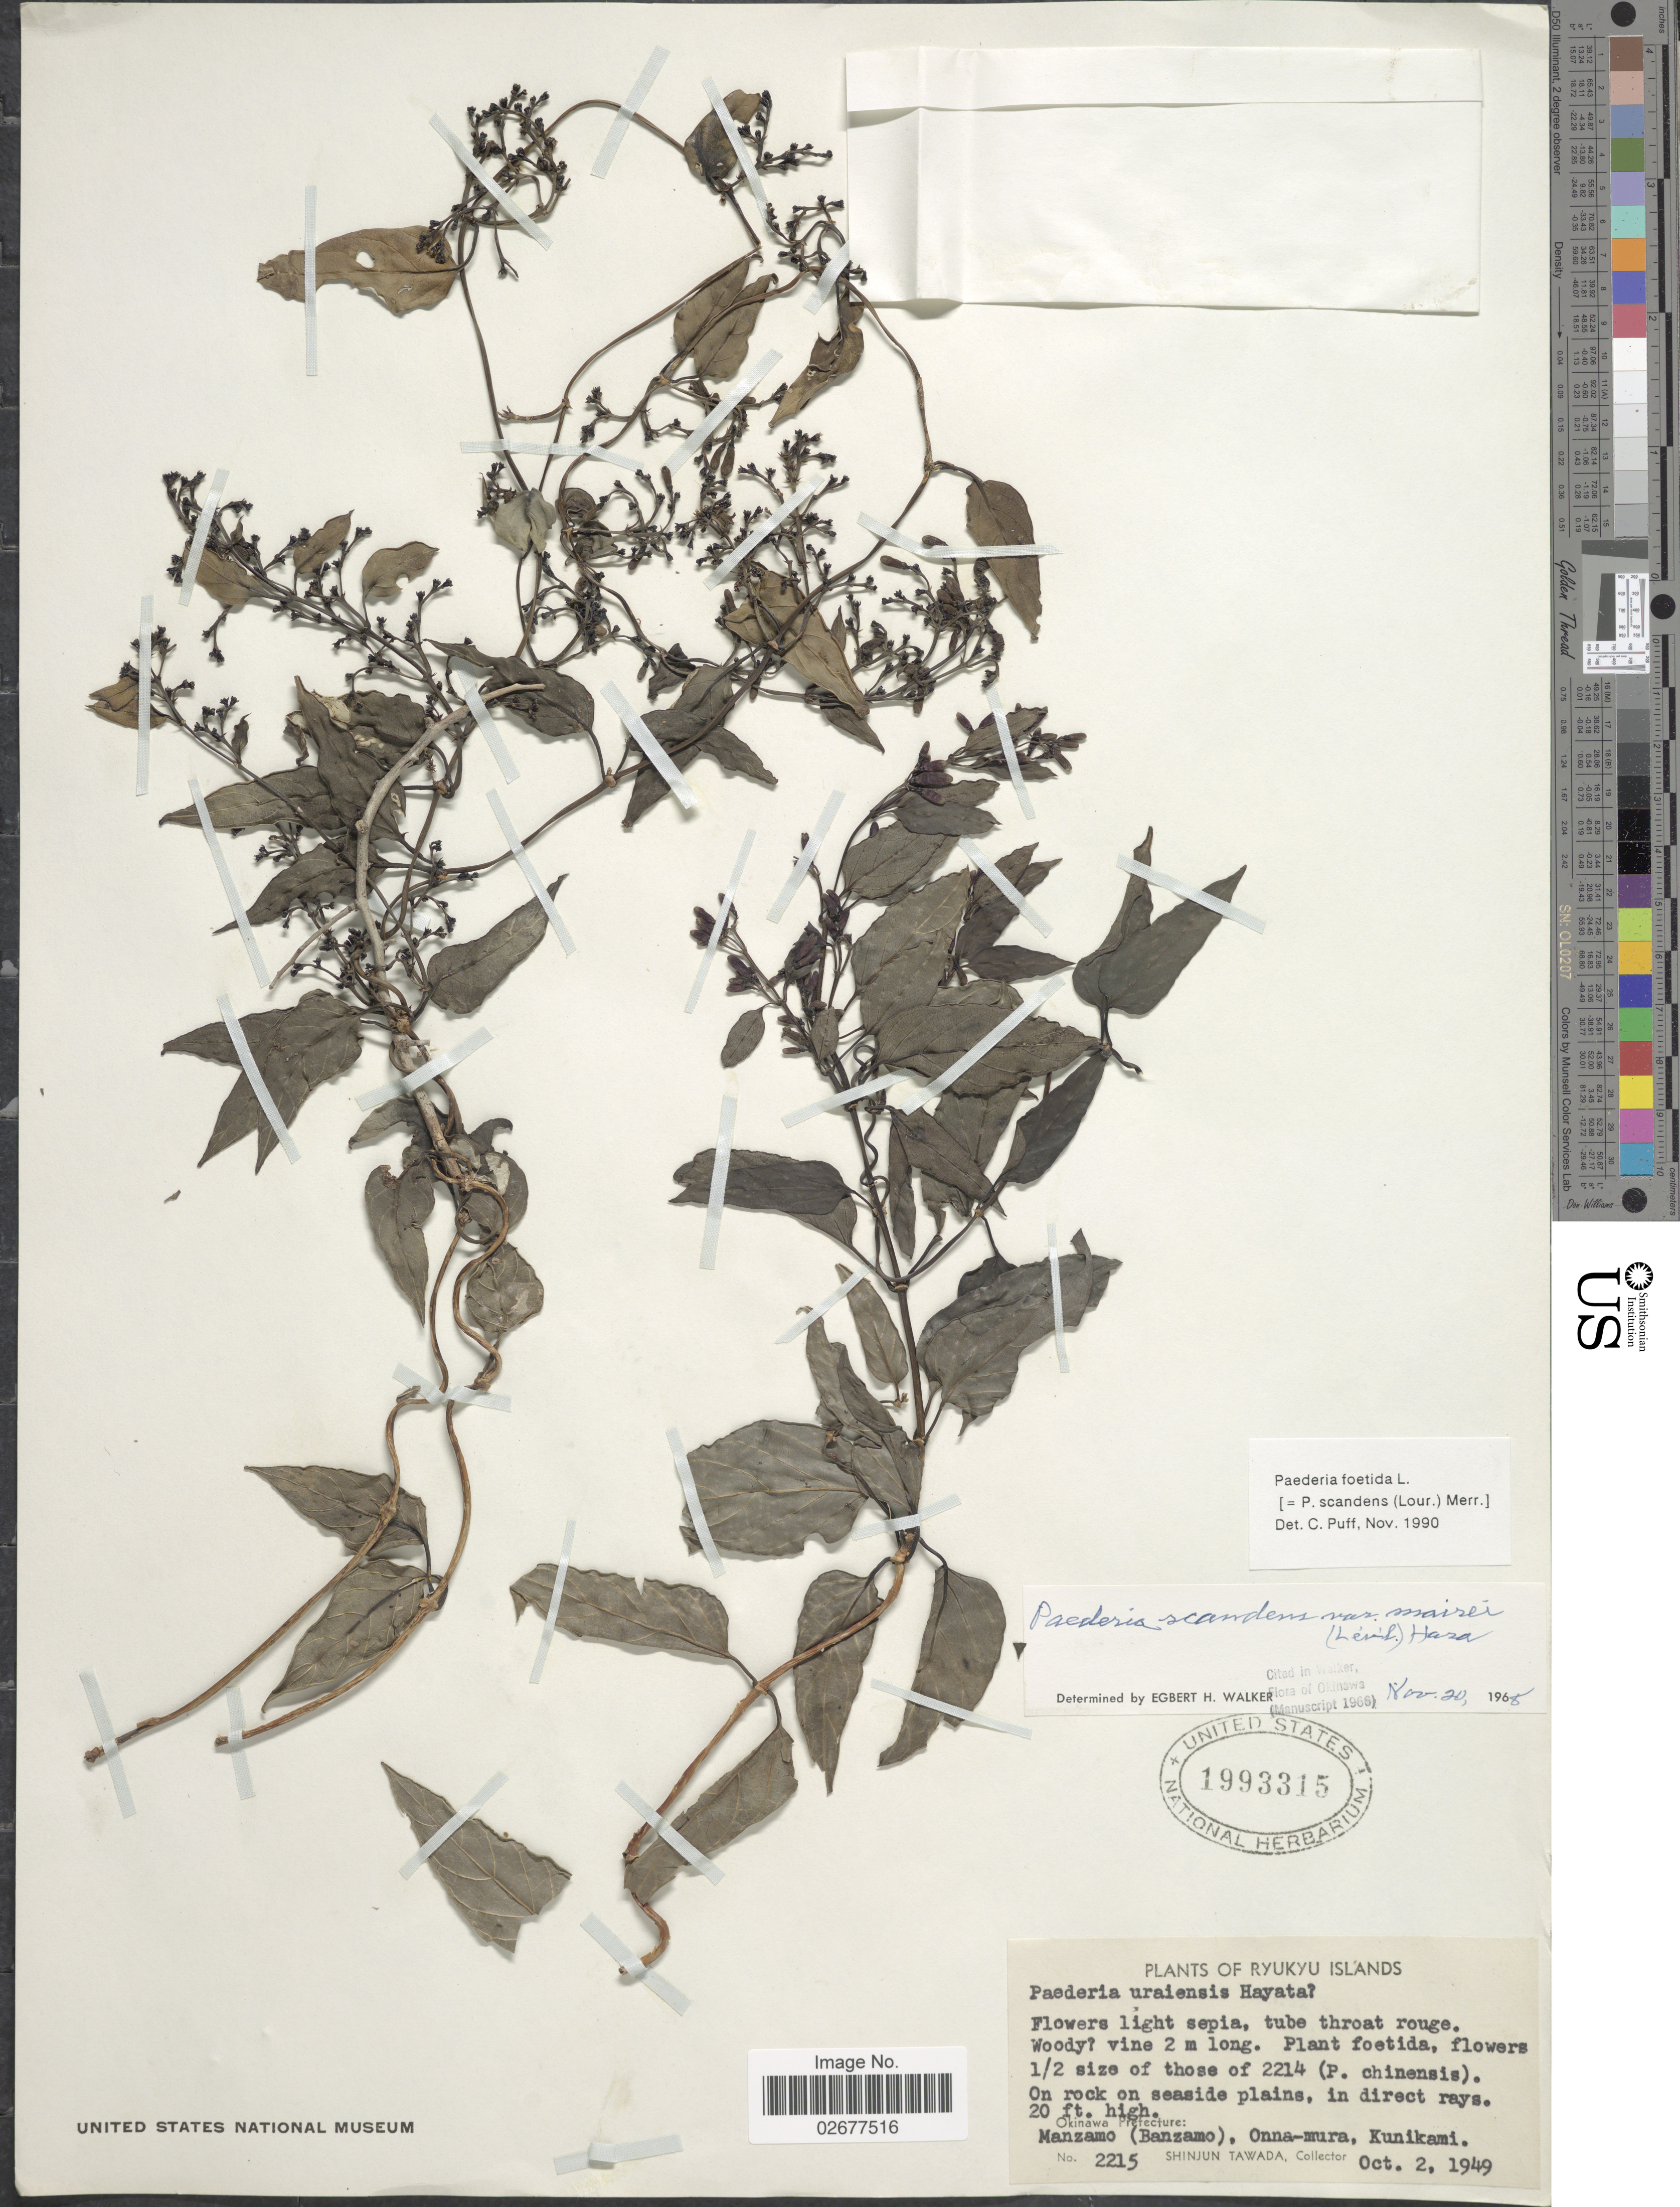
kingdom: Plantae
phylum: Tracheophyta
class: Magnoliopsida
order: Gentianales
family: Rubiaceae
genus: Paederia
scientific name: Paederia foetida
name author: L.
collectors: S. Tawada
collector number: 2215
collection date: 1949-10-02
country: Japan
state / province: Okinawa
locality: Ryukyu Islands. On rock on seaside plains. Okinawa Prefecture: manzamo (Banzamo). Onna-mura, Kunikami.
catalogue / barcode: US 1993315